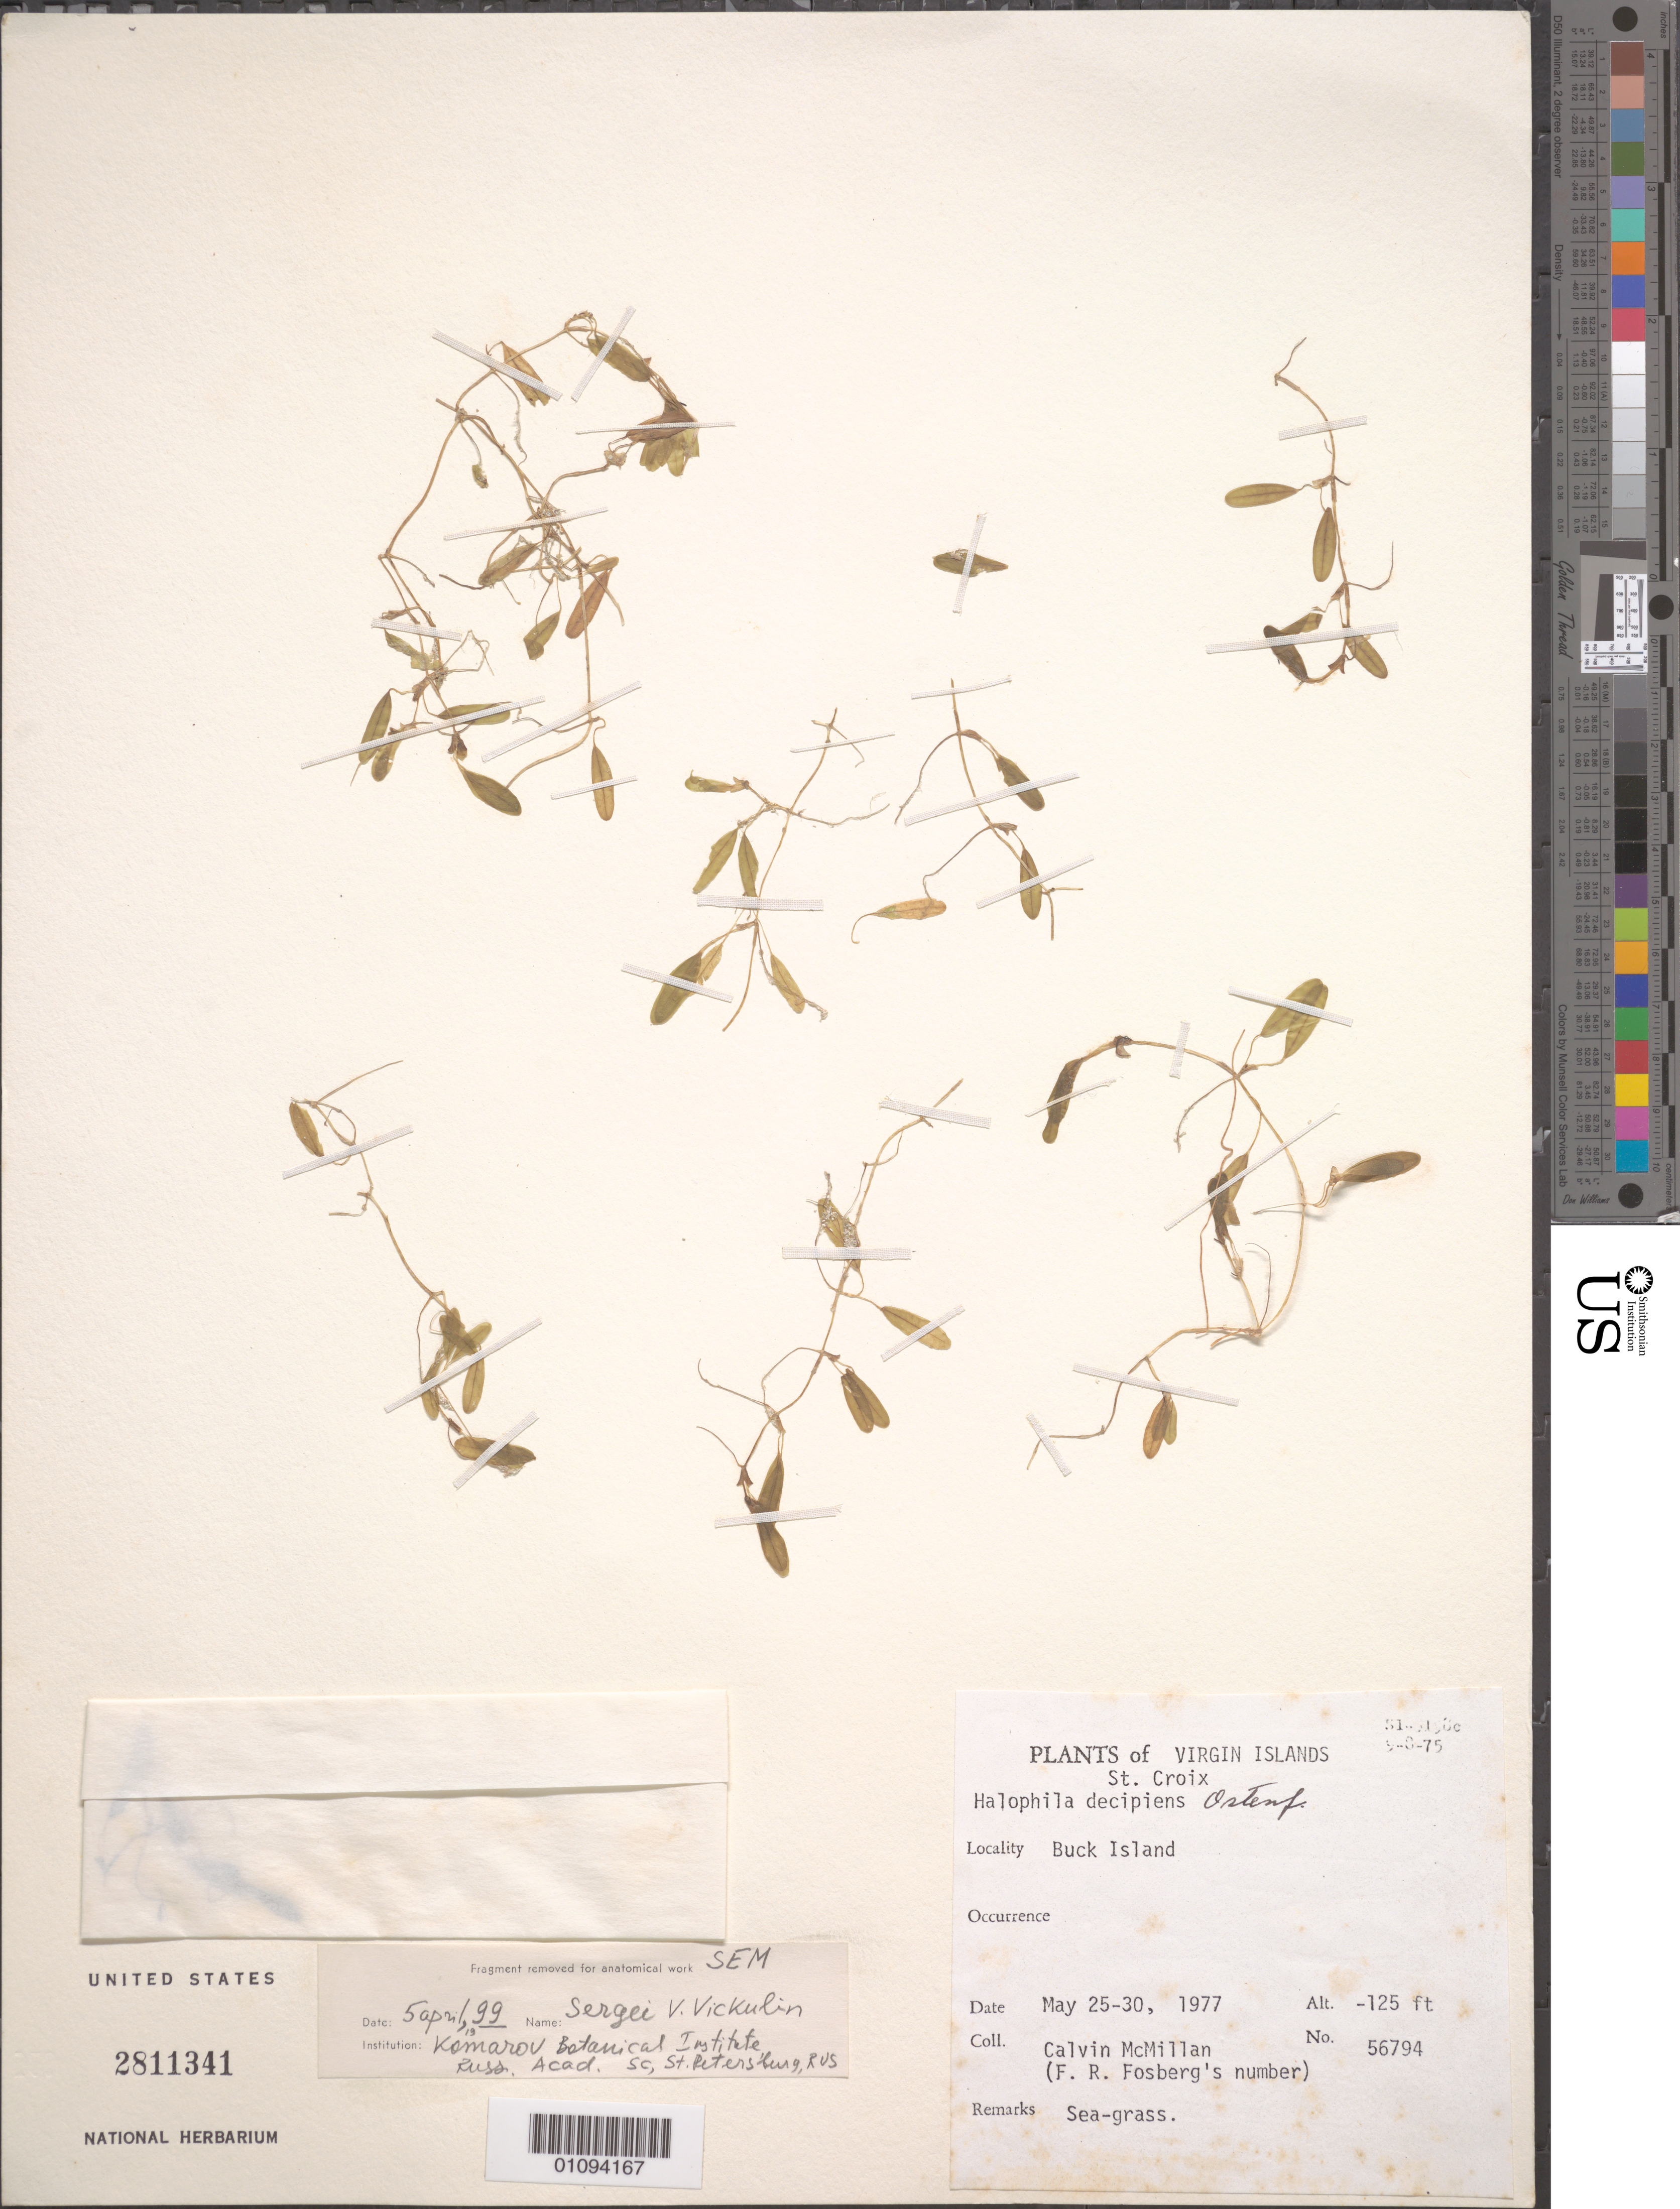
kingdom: Plantae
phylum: Tracheophyta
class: Liliopsida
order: Alismatales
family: Hydrocharitaceae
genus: Halophila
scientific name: Halophila decipiens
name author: Ostenf.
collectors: C. McMillan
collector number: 56794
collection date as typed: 25 May 1977 to 30 May 1977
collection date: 1977-05-25/1977-05-30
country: U.S. Virgin Islands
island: Buck I.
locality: Buck Island, St. Croix, Virgin Islands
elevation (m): -38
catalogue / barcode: US 2811341